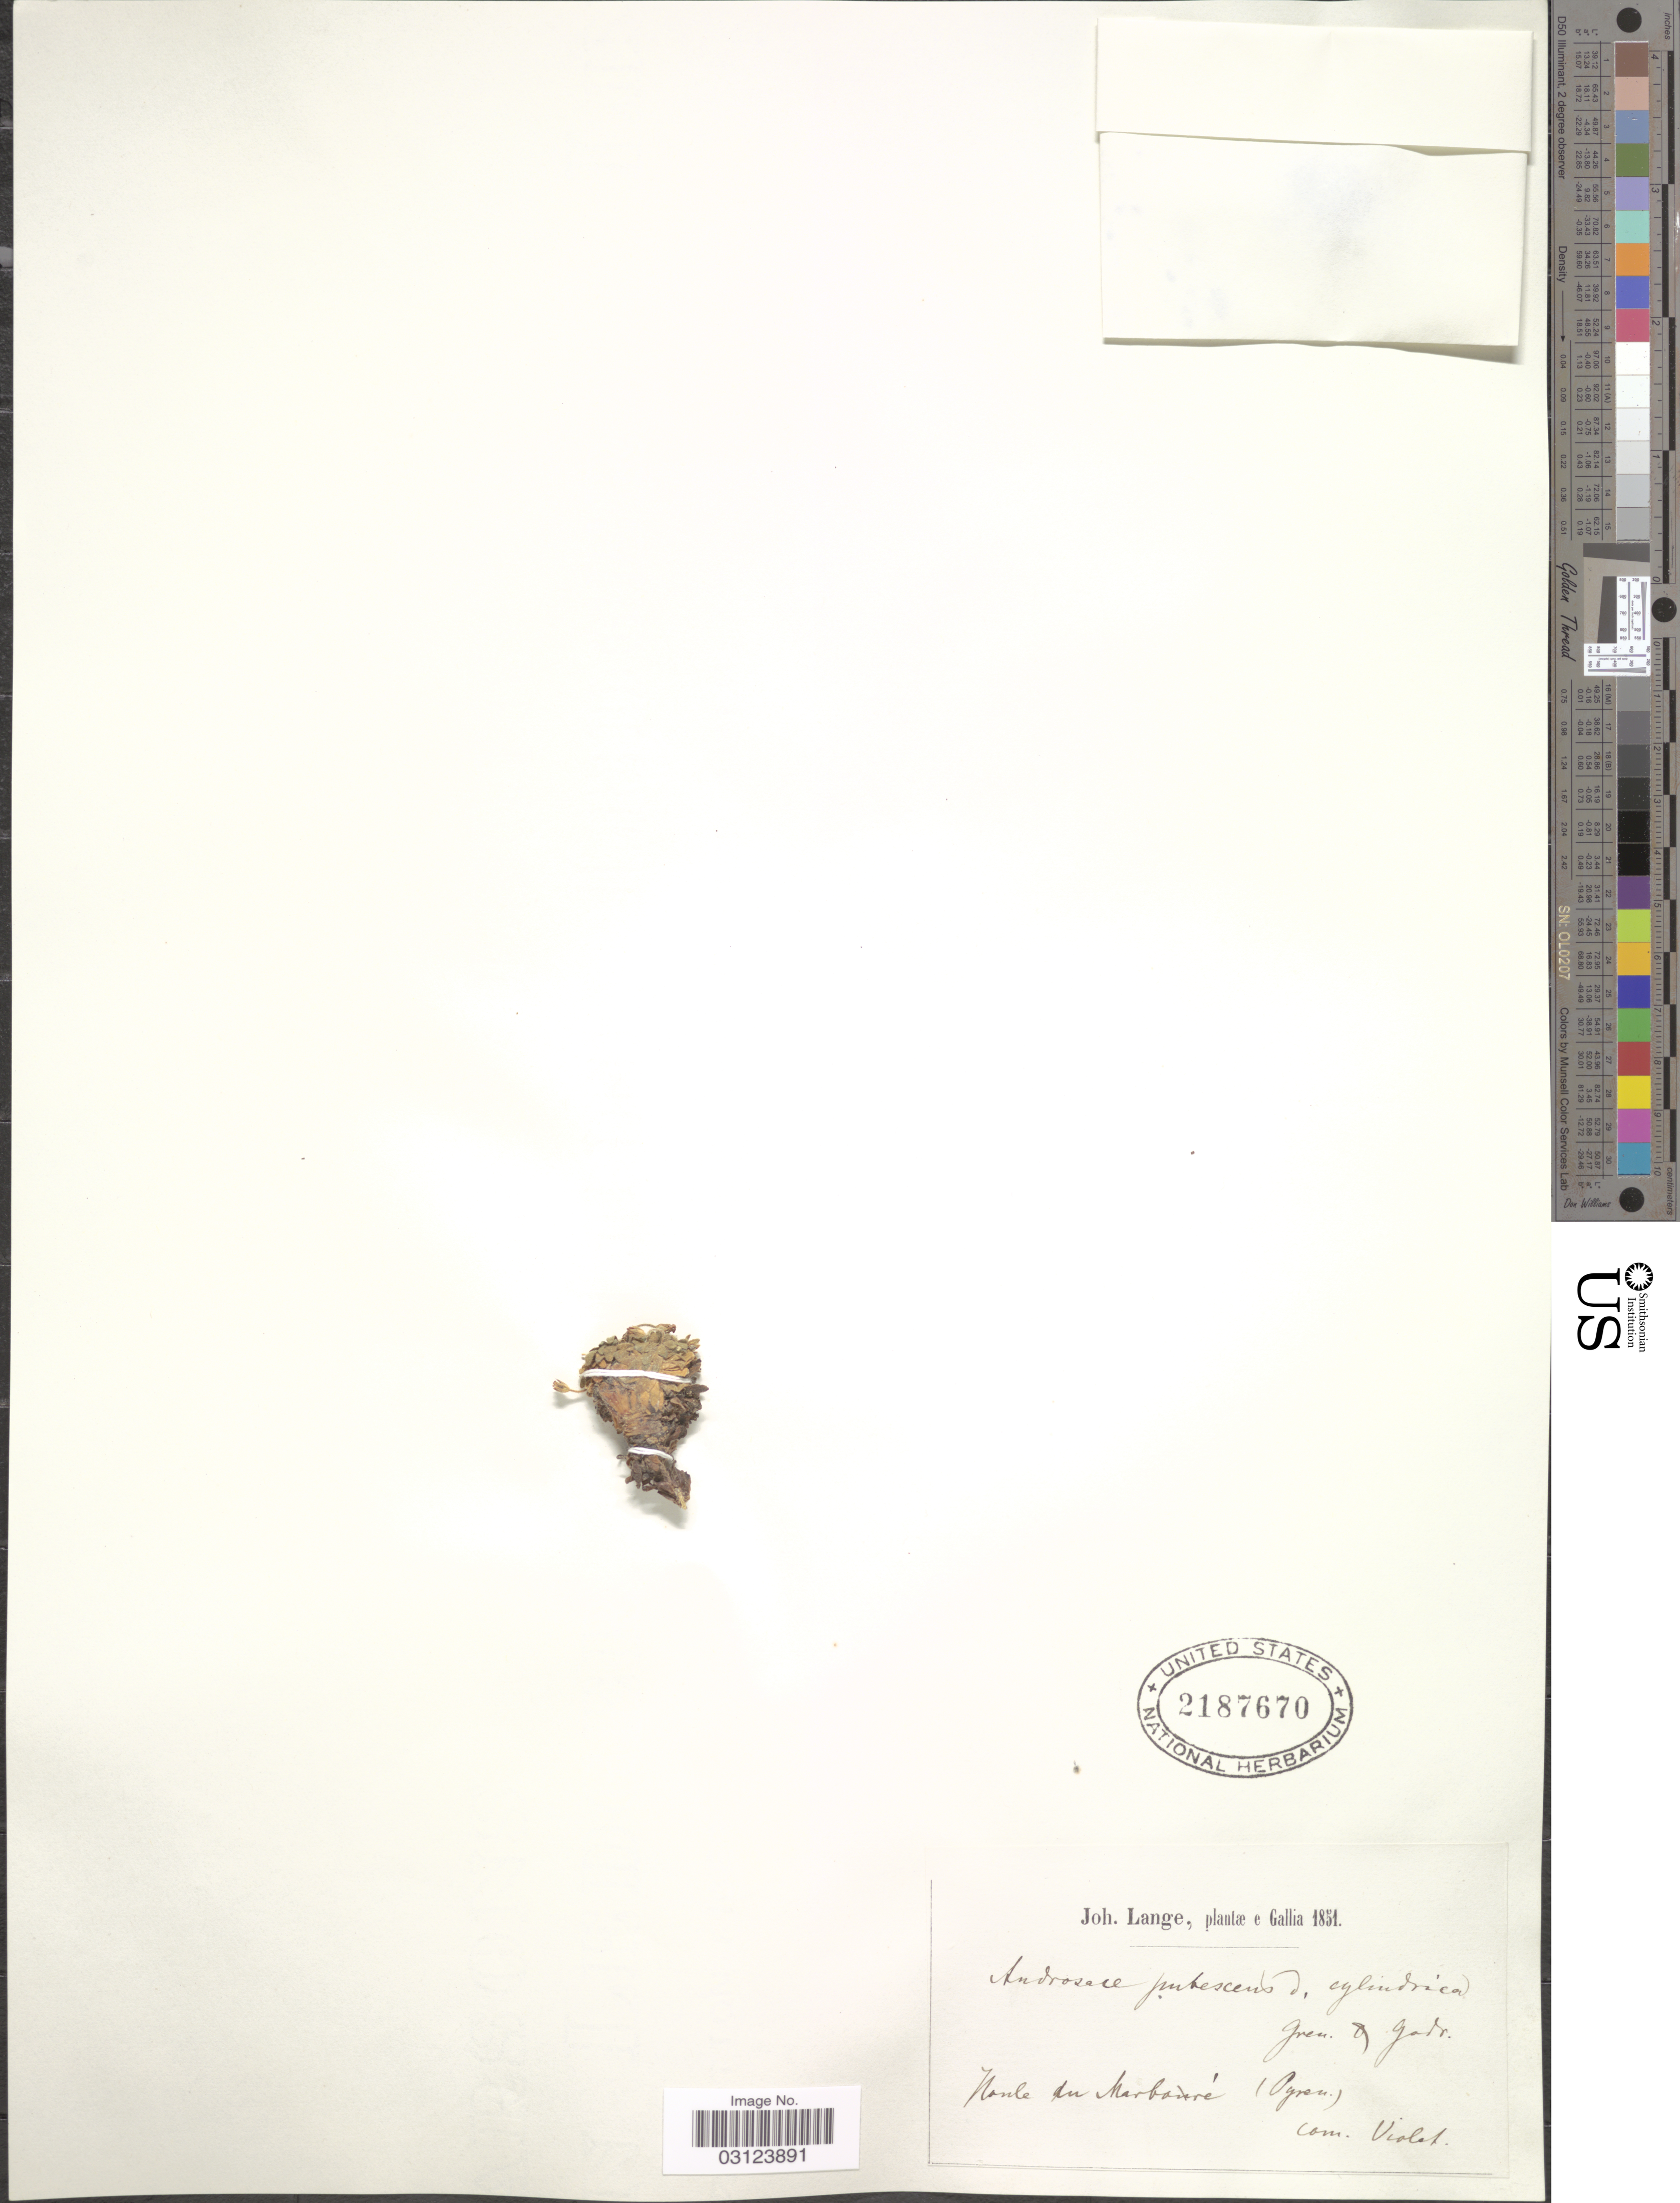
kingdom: Plantae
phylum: Tracheophyta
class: Magnoliopsida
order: Ericales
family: Primulaceae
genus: Androsace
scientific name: Androsace pubescens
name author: DC.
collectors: J. M. C. Lange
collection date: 1851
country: France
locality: Gallia, Nonle an Marboré (Pyren.).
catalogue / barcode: US 2187670